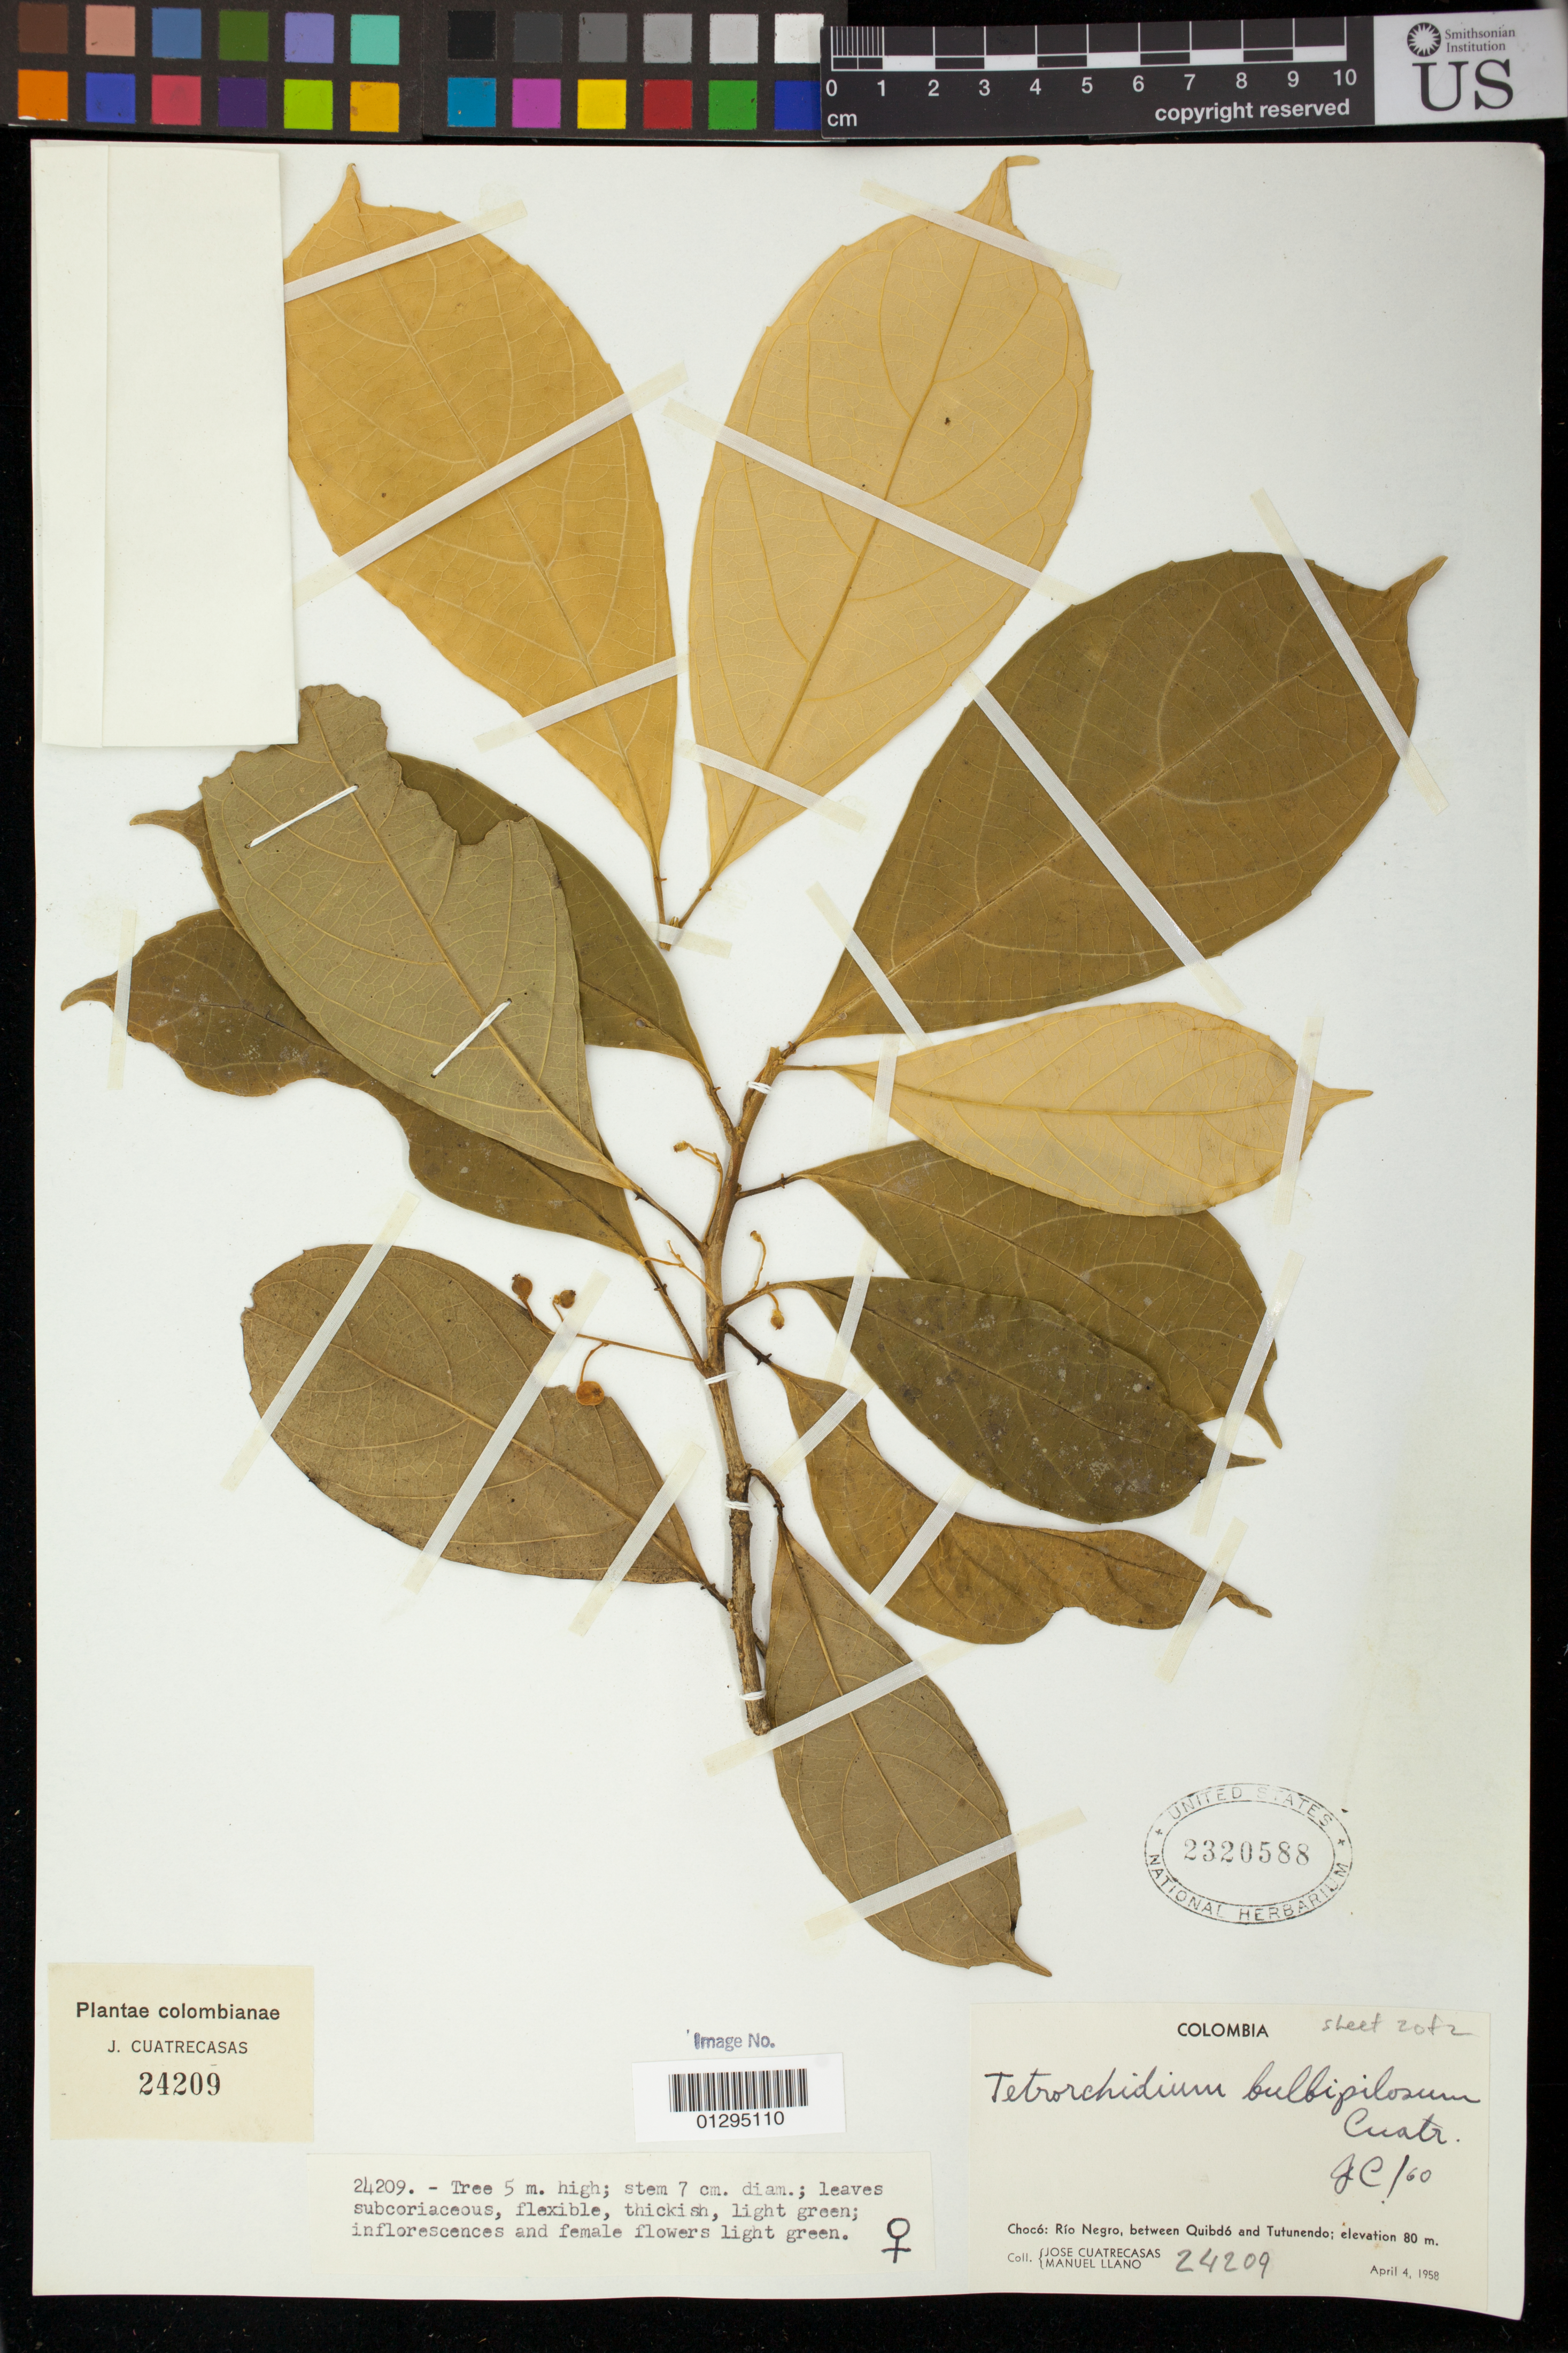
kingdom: Plantae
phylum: Tracheophyta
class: Magnoliopsida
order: Malpighiales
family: Euphorbiaceae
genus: Tetrorchidium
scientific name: Tetrorchidium bulbipilosum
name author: Cuatrec.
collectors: J. Cuatrecasas & M. d. Llano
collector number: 24209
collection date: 1958-04-04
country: Colombia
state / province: Chocó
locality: Rio Negro, between Quibdo and Tutunendo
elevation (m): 80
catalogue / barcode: US 2320588